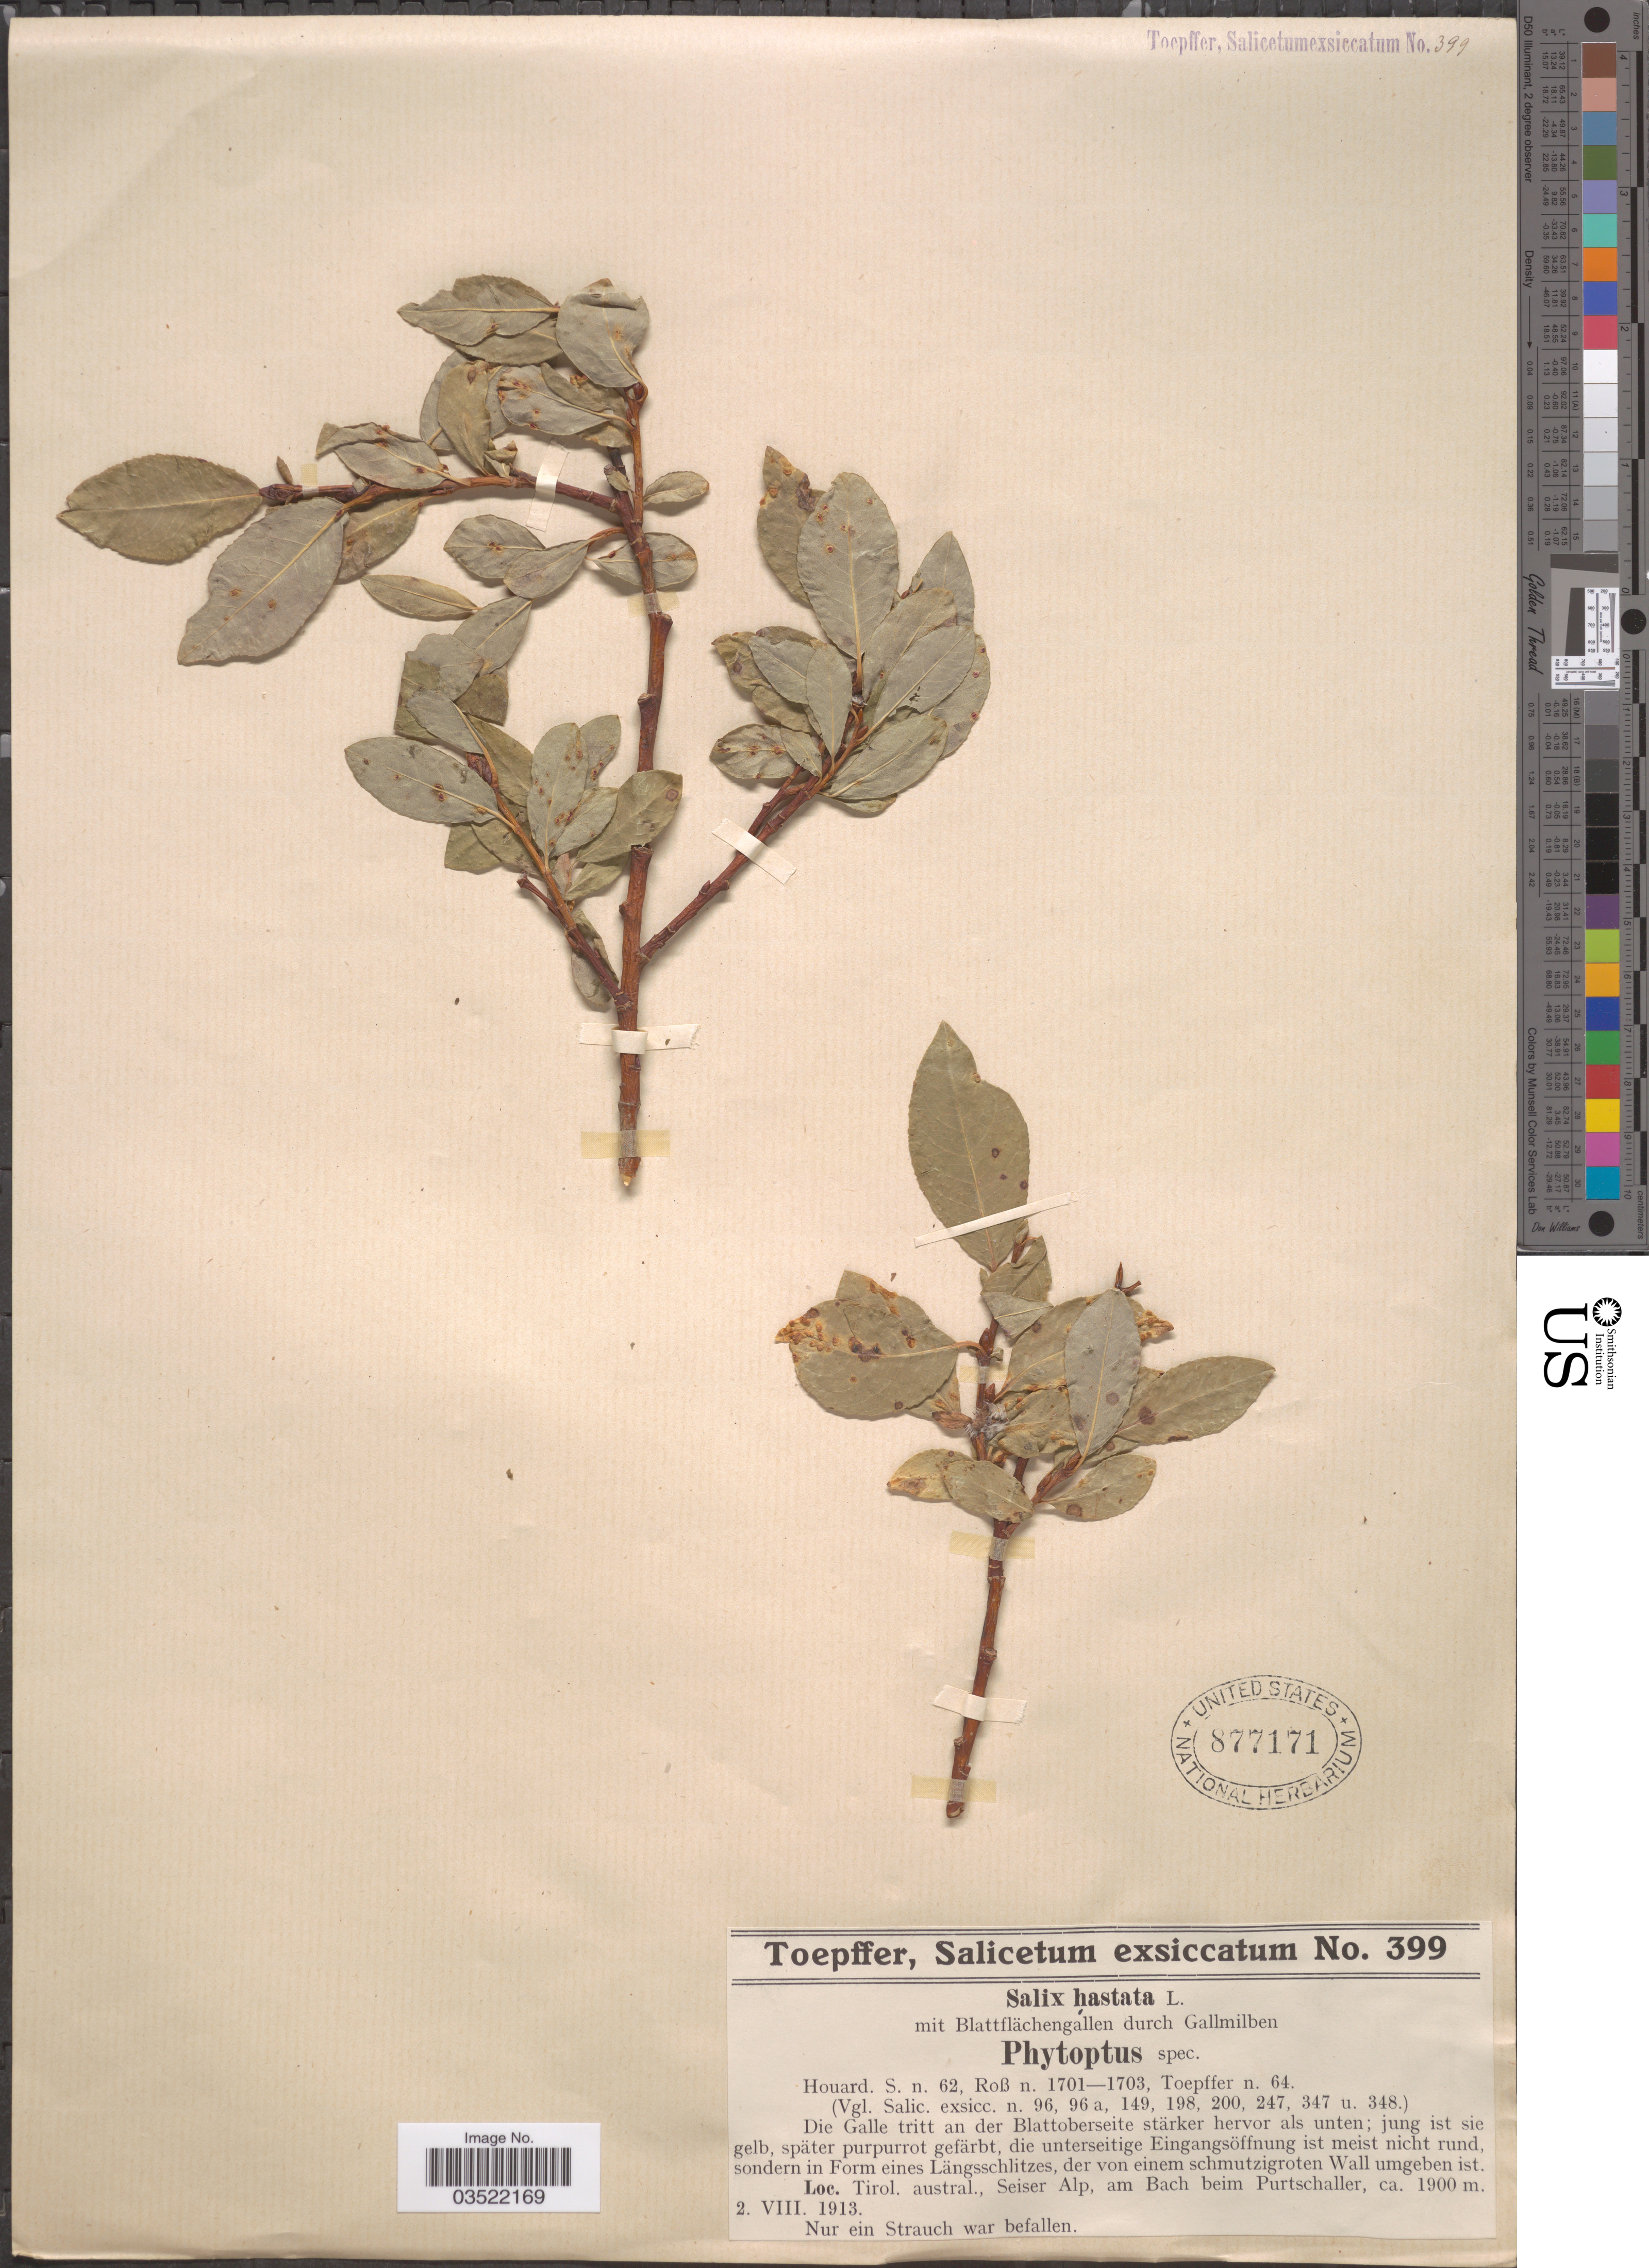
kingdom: Plantae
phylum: Tracheophyta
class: Magnoliopsida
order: Malpighiales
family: Salicaceae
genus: Salix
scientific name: Salix hastata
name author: L.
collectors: A. Toepffer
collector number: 399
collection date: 1913-08-02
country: Austria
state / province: Styria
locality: Tirol. austral., Seiser Alp, am Bach beim Purtschaller.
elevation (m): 1900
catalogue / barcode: US 877171